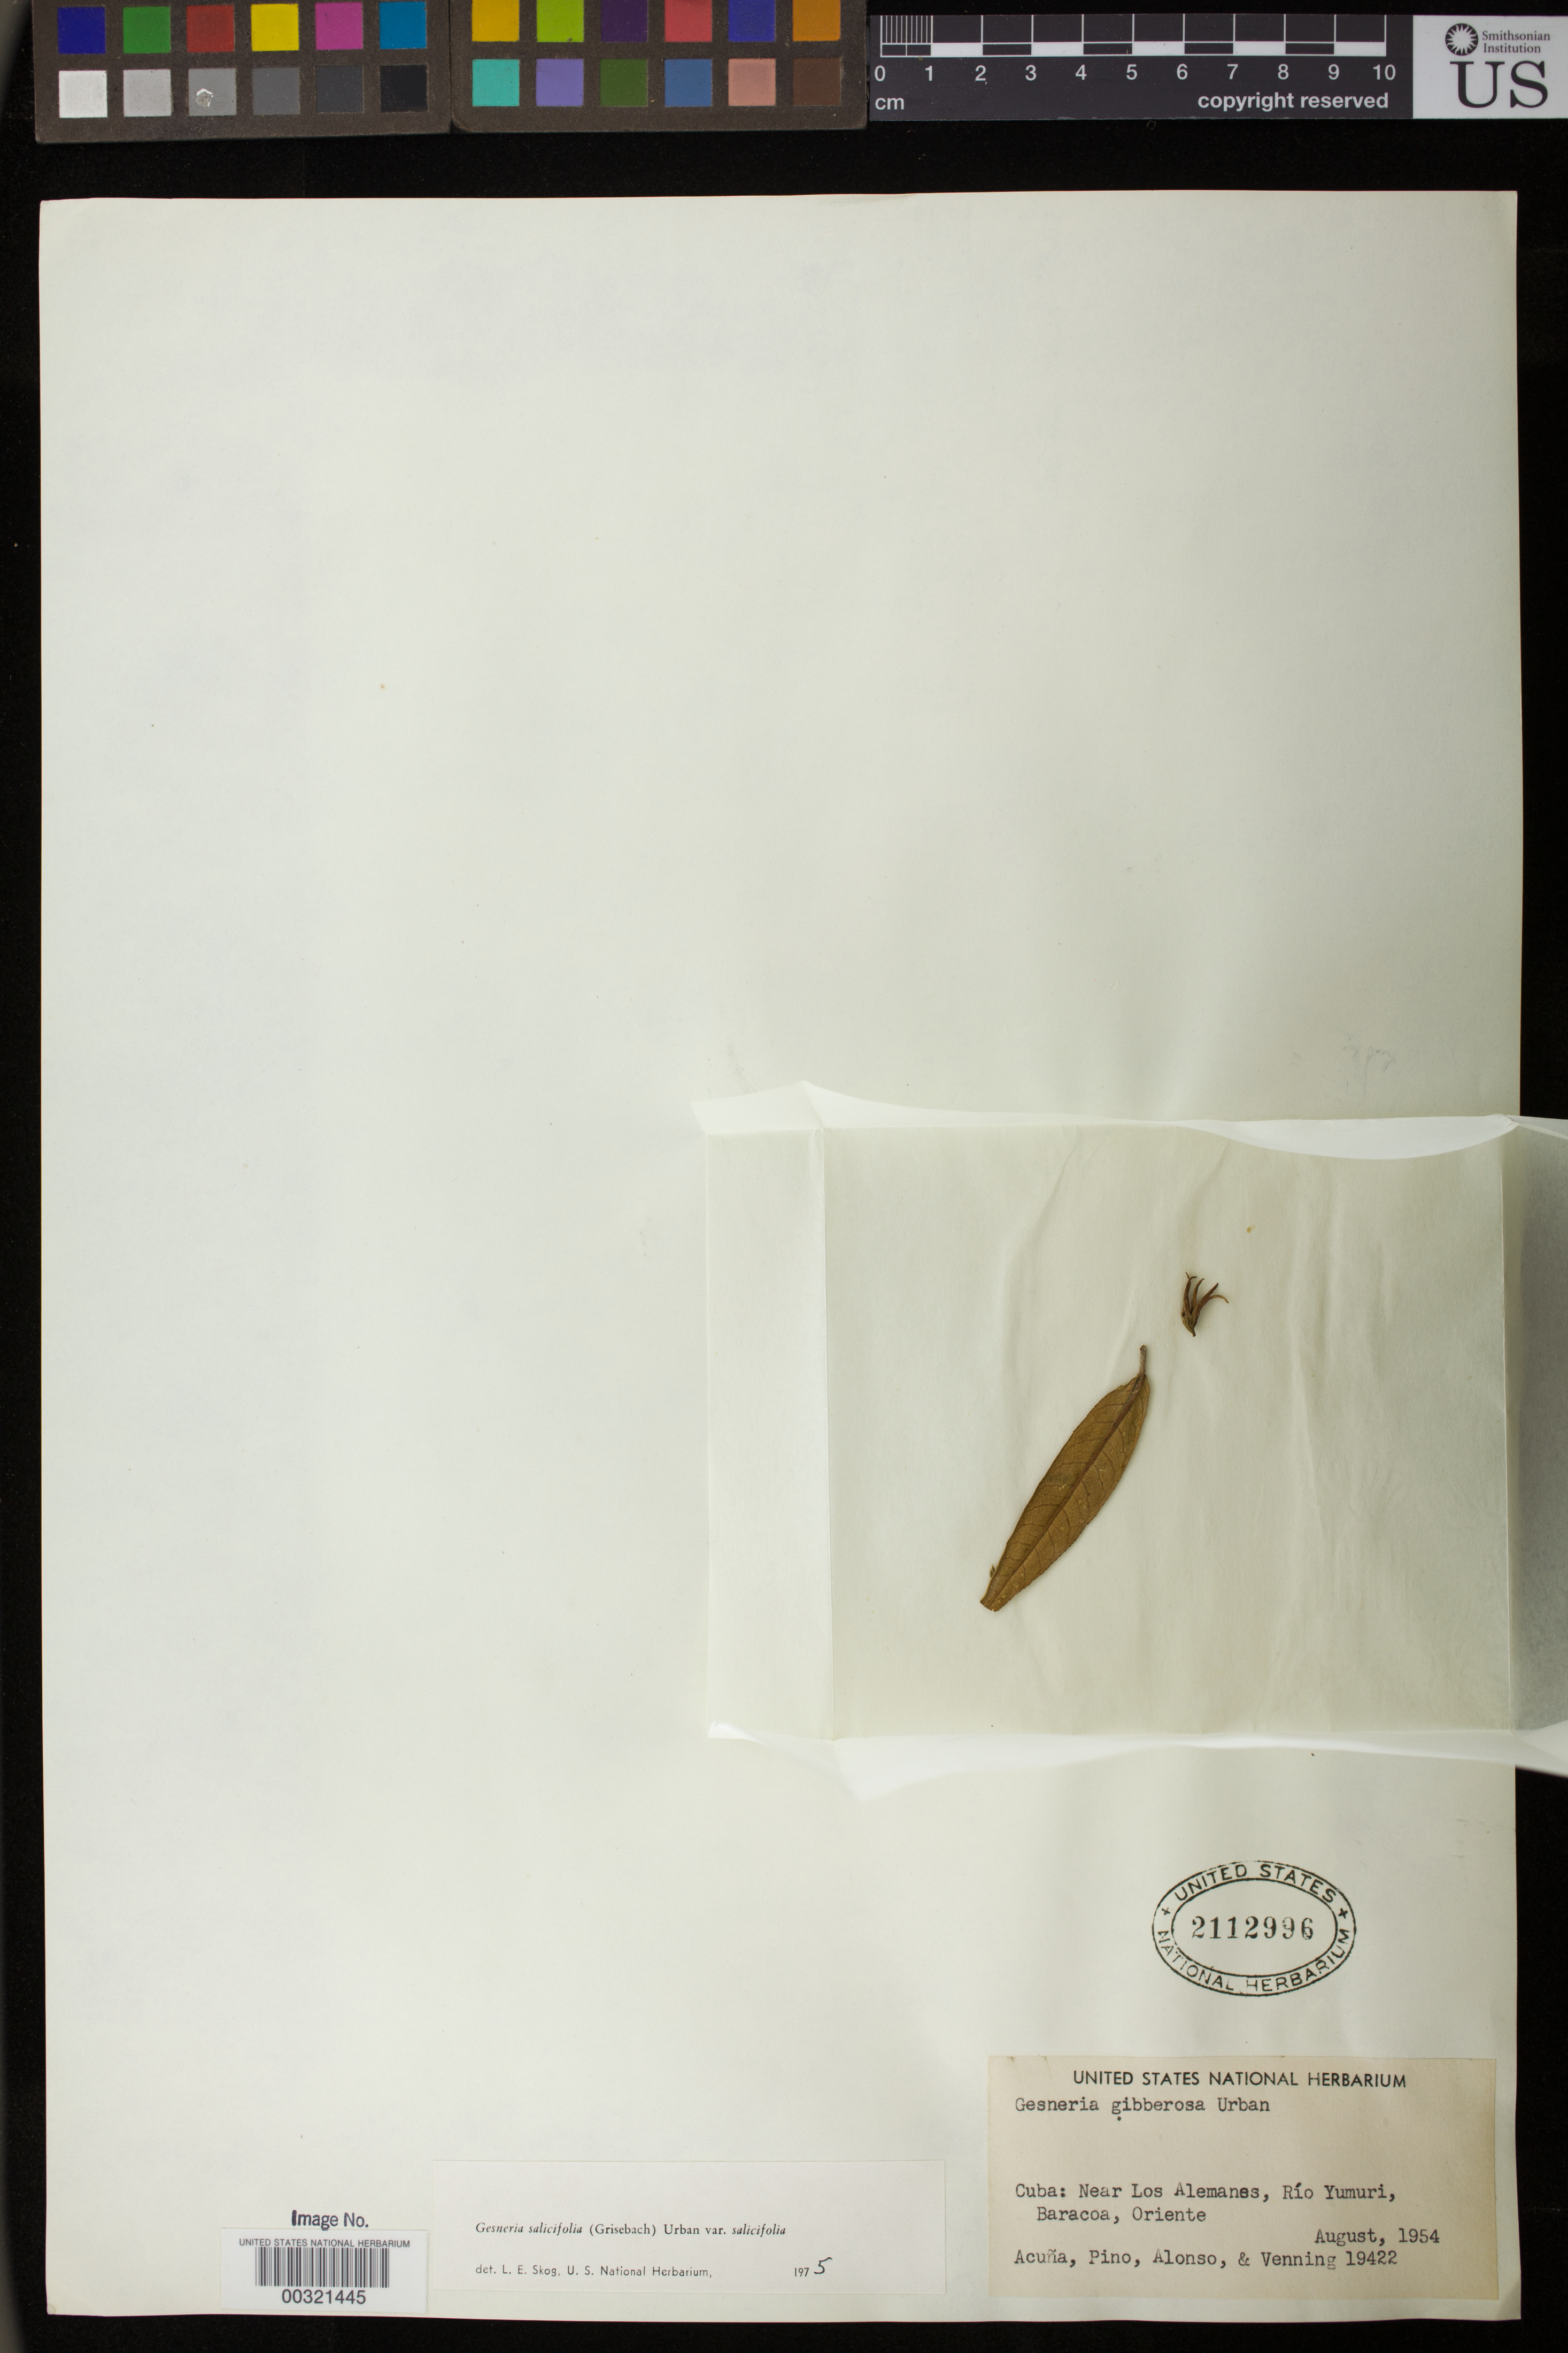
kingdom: Plantae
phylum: Tracheophyta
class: Magnoliopsida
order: Lamiales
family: Gesneriaceae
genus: Gesneria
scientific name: Gesneria salicifolia var. salicifolia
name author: (Griseb.) Urb.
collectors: J. Acuña, J. Pino, -. Alonso & -. Venning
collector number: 19422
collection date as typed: Aug 1954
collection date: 1954-08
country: Cuba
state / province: Oriente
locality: Los Alemanes proximo, Rio Yumuri, Baracoa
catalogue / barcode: US 2112996